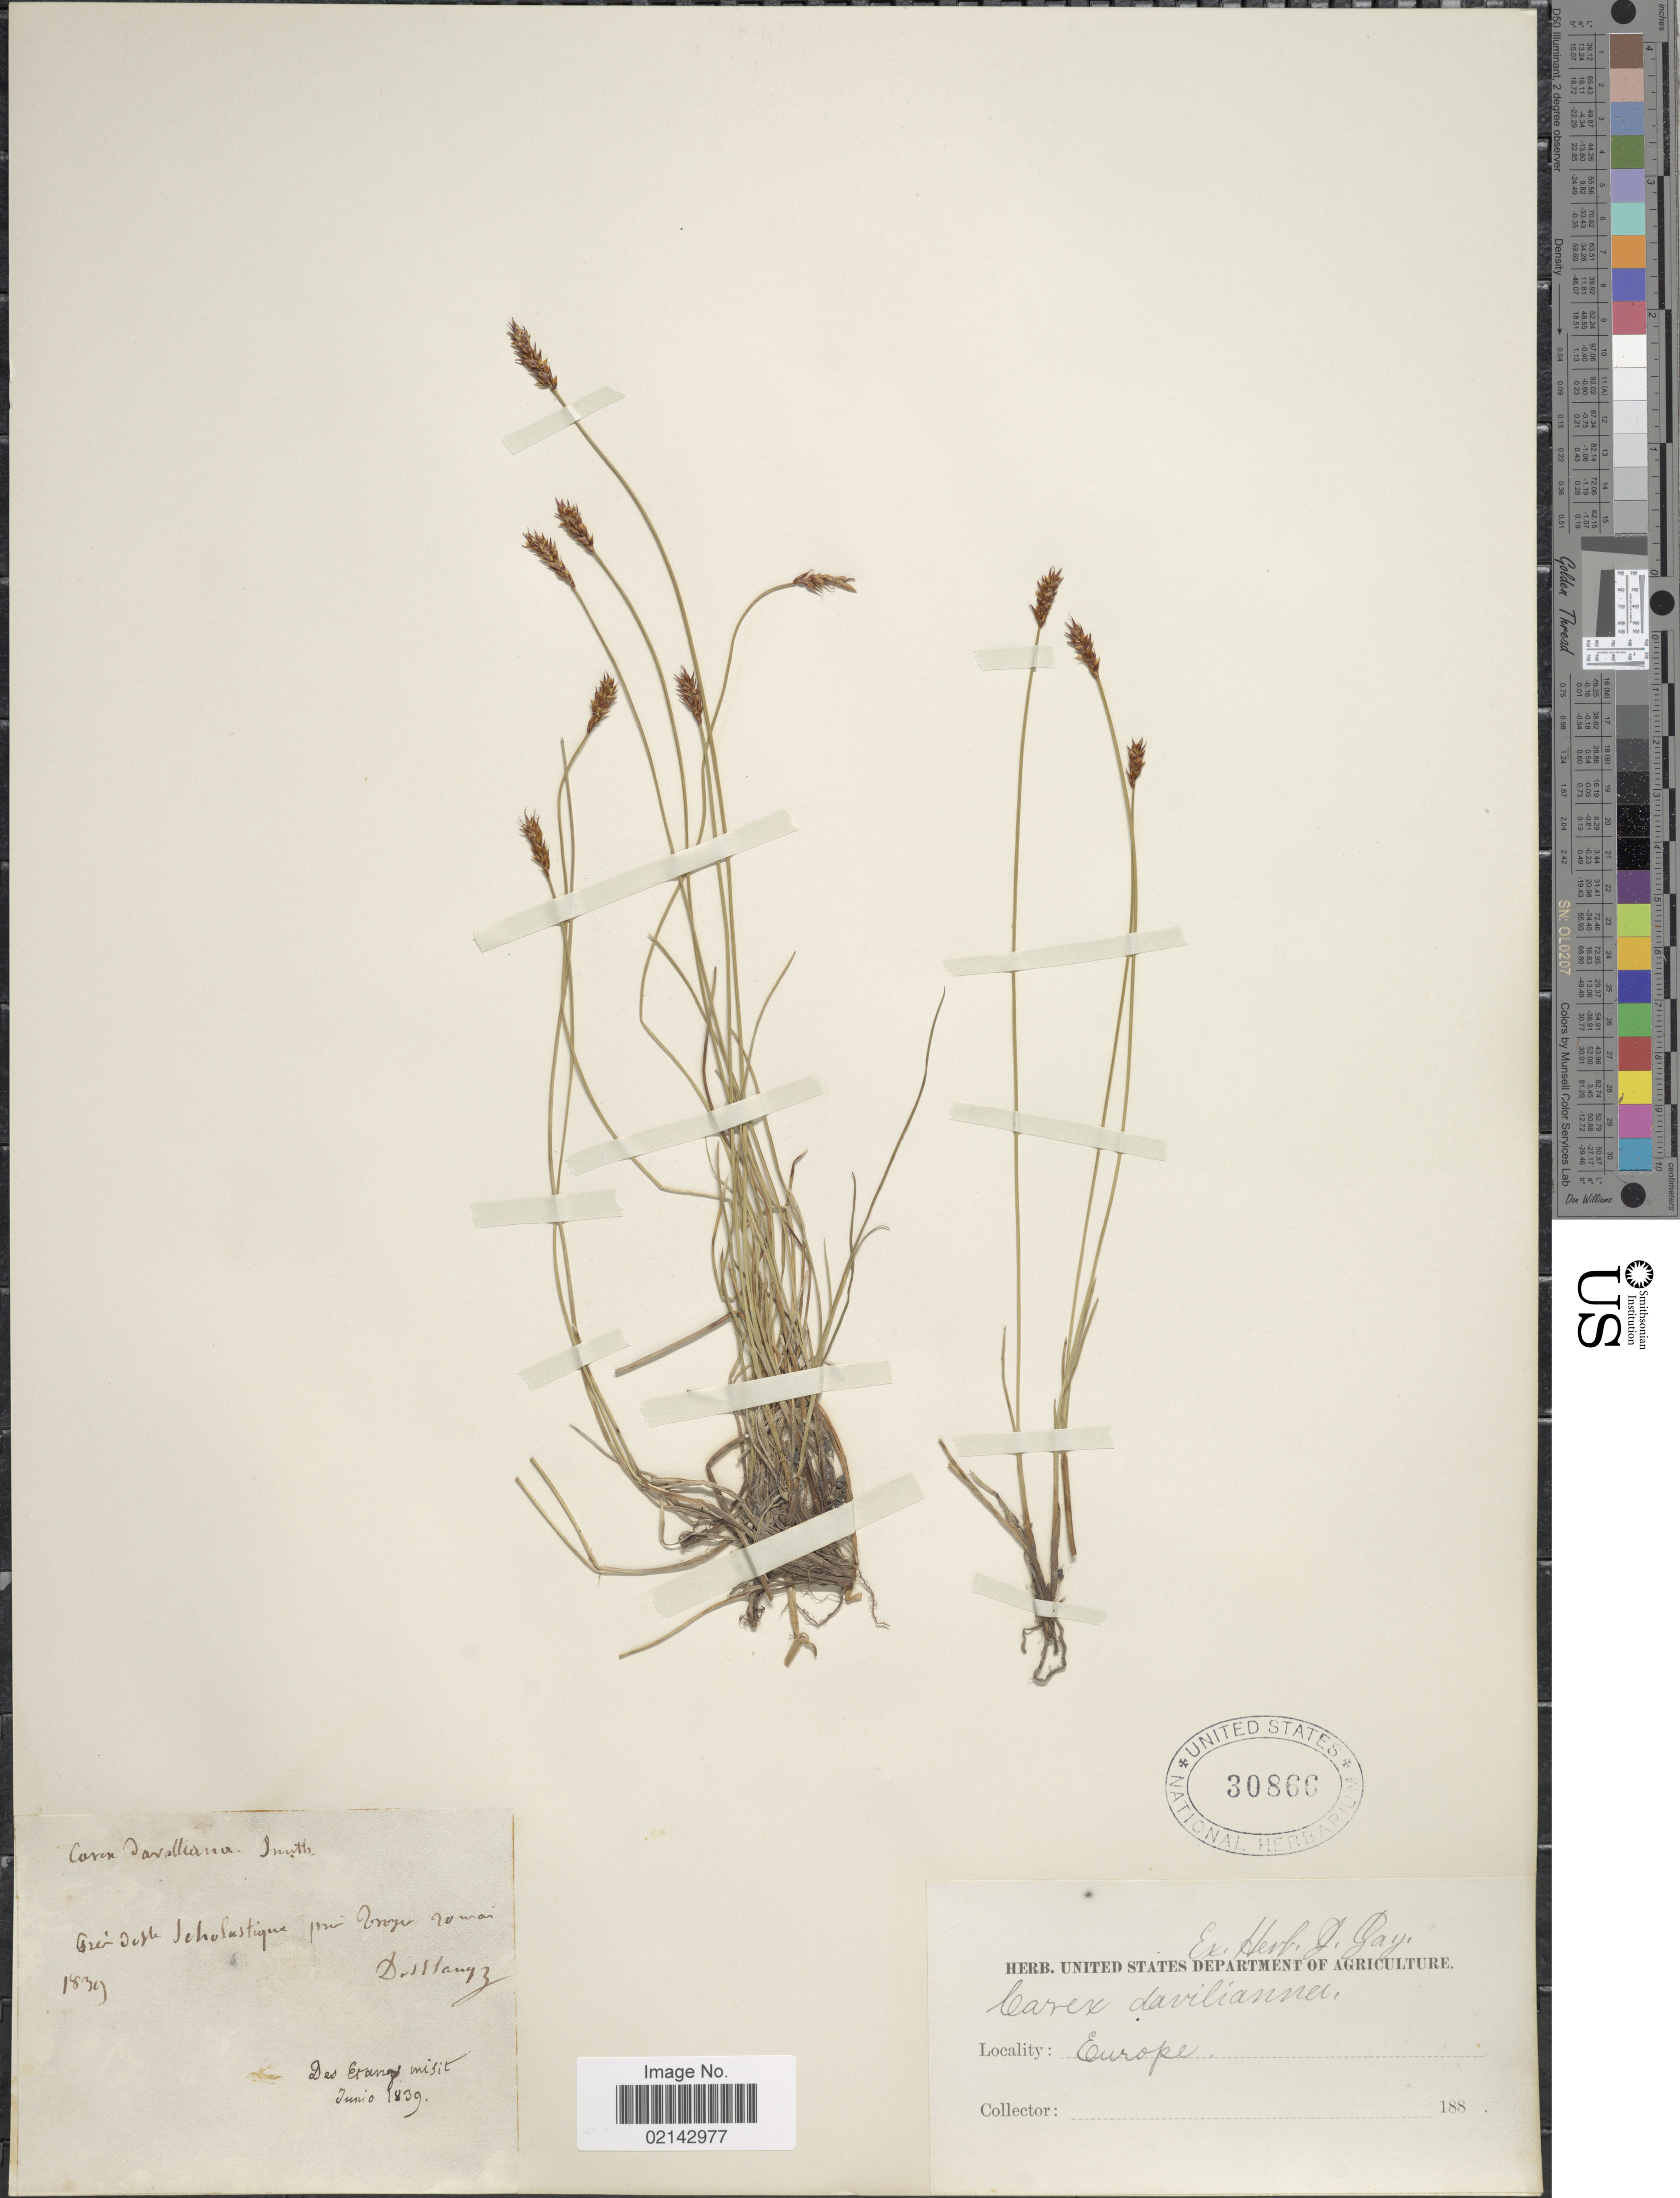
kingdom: Plantae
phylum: Tracheophyta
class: Liliopsida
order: Poales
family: Cyperaceae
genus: Carex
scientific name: Carex davalliana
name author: Sm.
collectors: De l'Etang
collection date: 1839-05-20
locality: Gren desde Scholastique pres broger [interpreted]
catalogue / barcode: US 30866